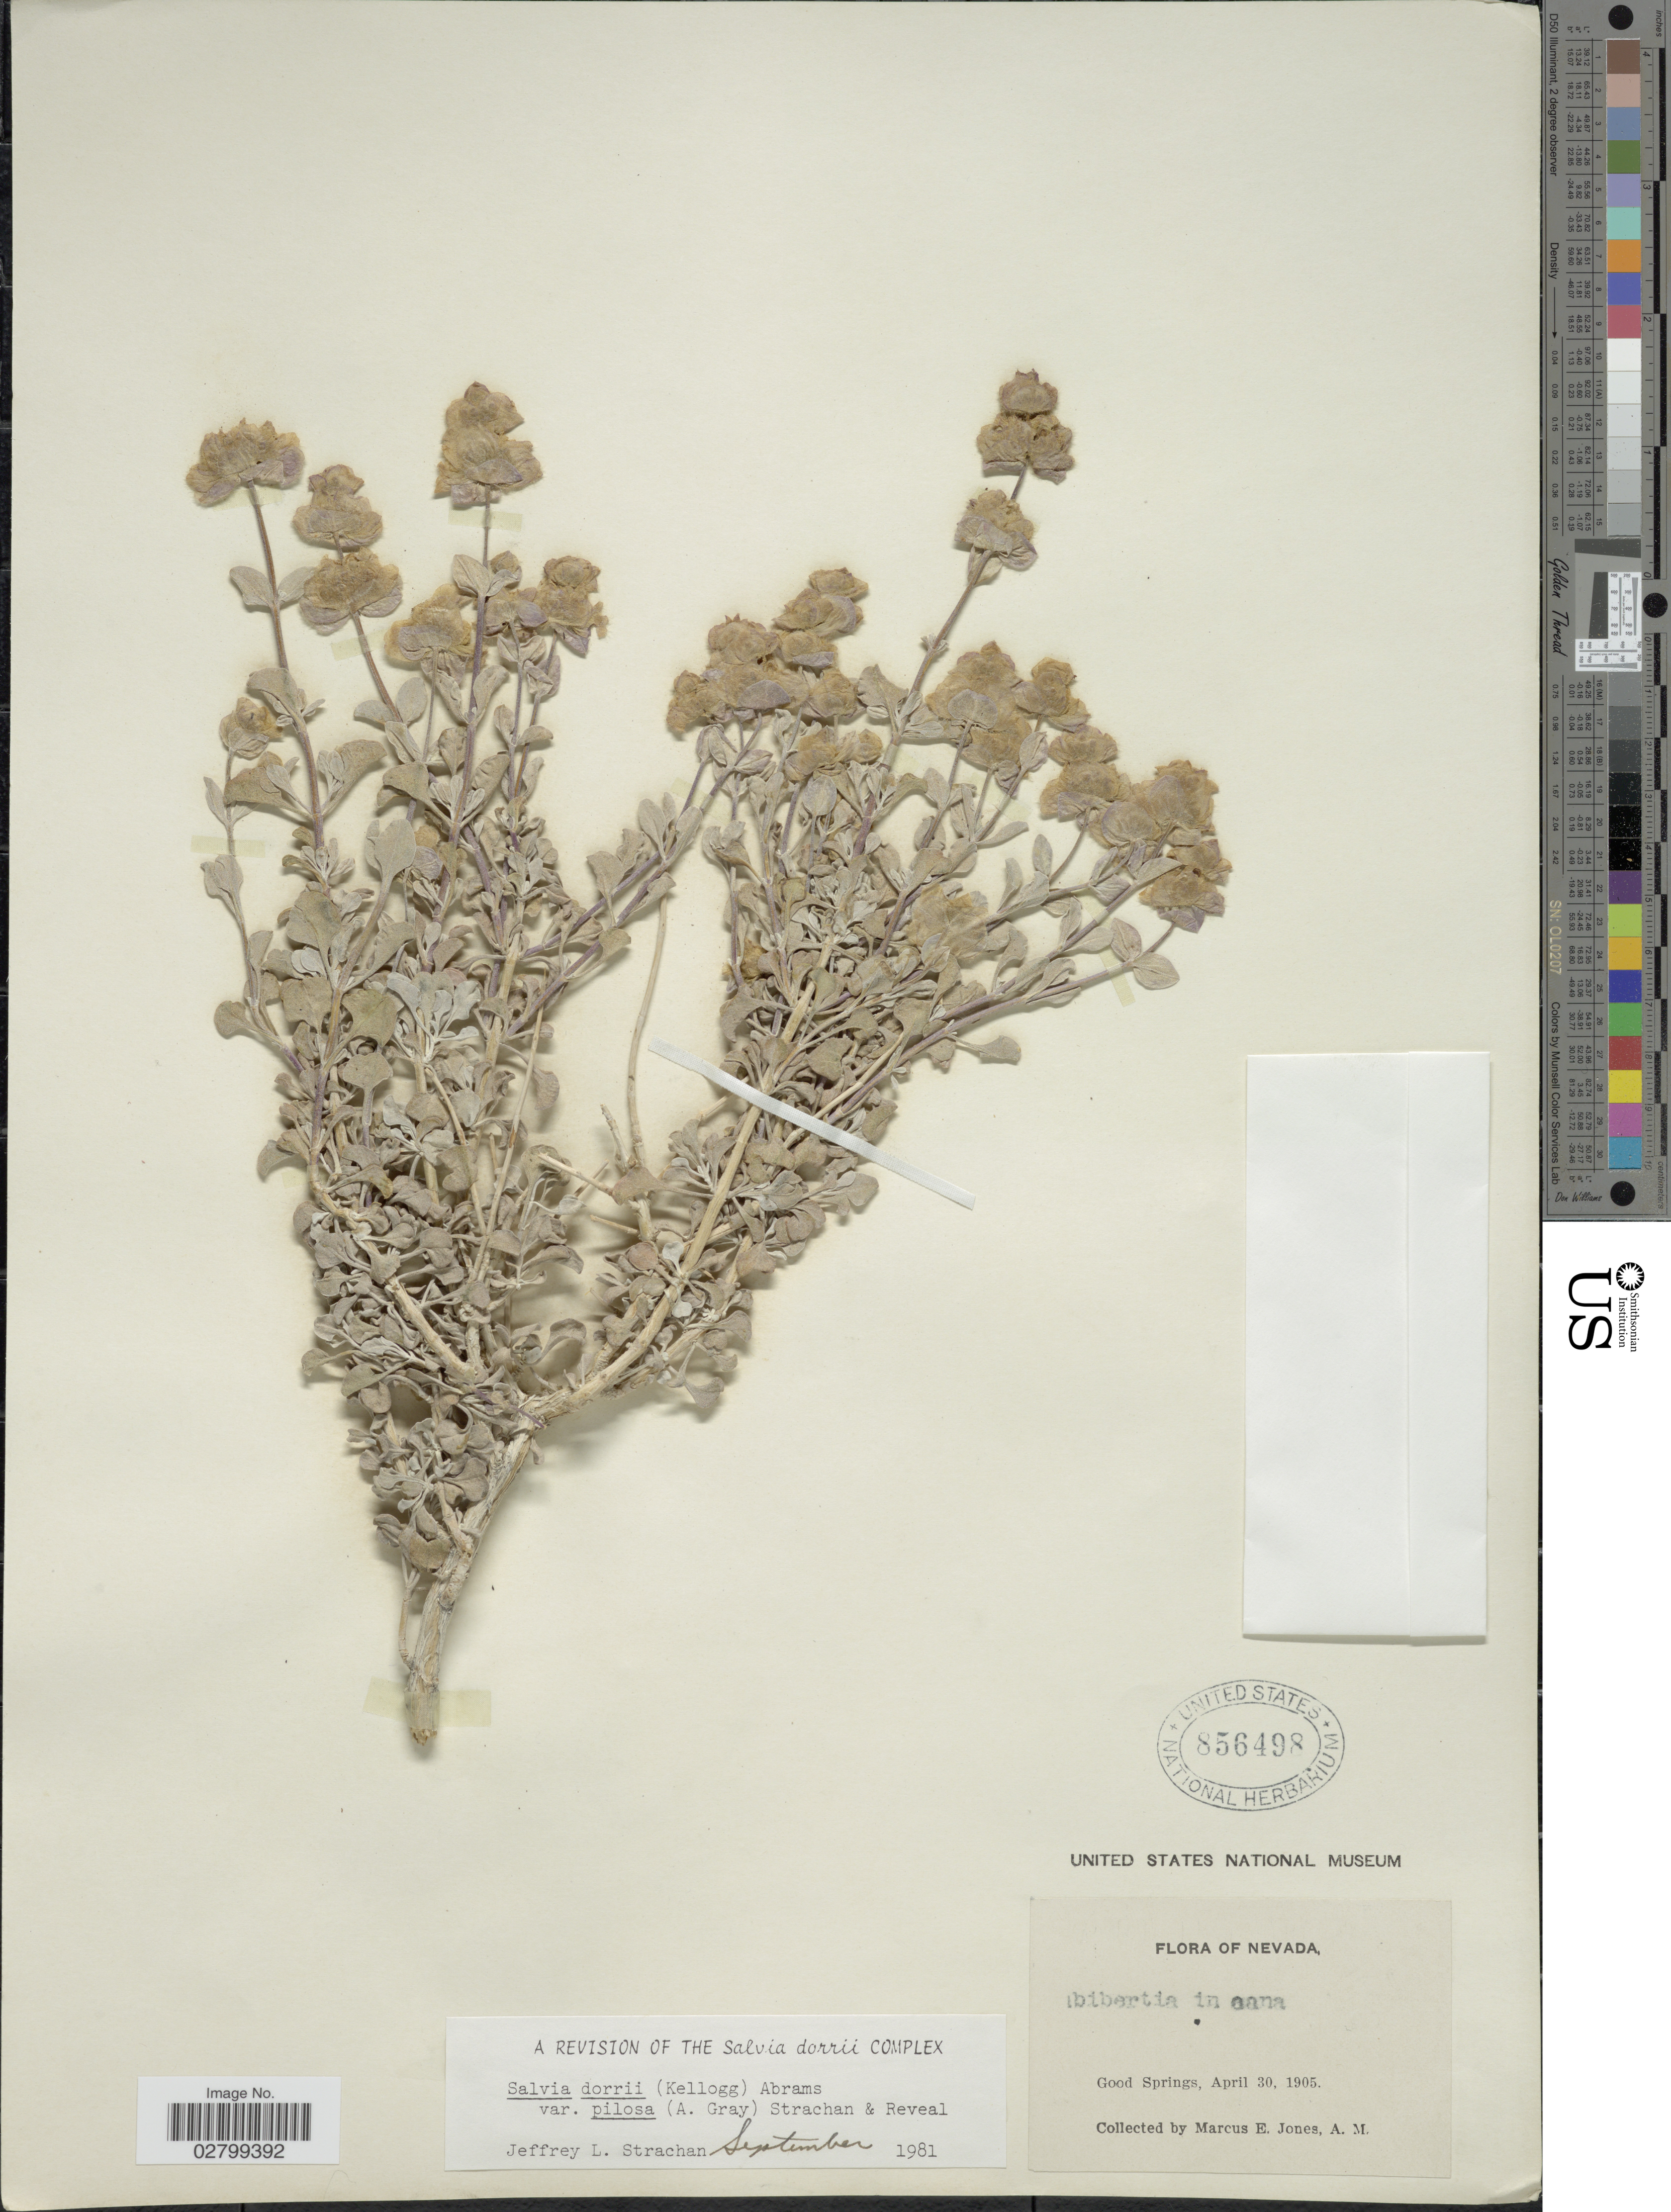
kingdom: Plantae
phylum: Tracheophyta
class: Magnoliopsida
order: Lamiales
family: Lamiaceae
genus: Salvia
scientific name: Salvia dorrii var. pilosa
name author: (A. Gray) Strachan & Reveal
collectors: M. E. Jones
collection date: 1905-04-30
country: United States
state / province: Nevada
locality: Good Springs.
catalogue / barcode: US 856498